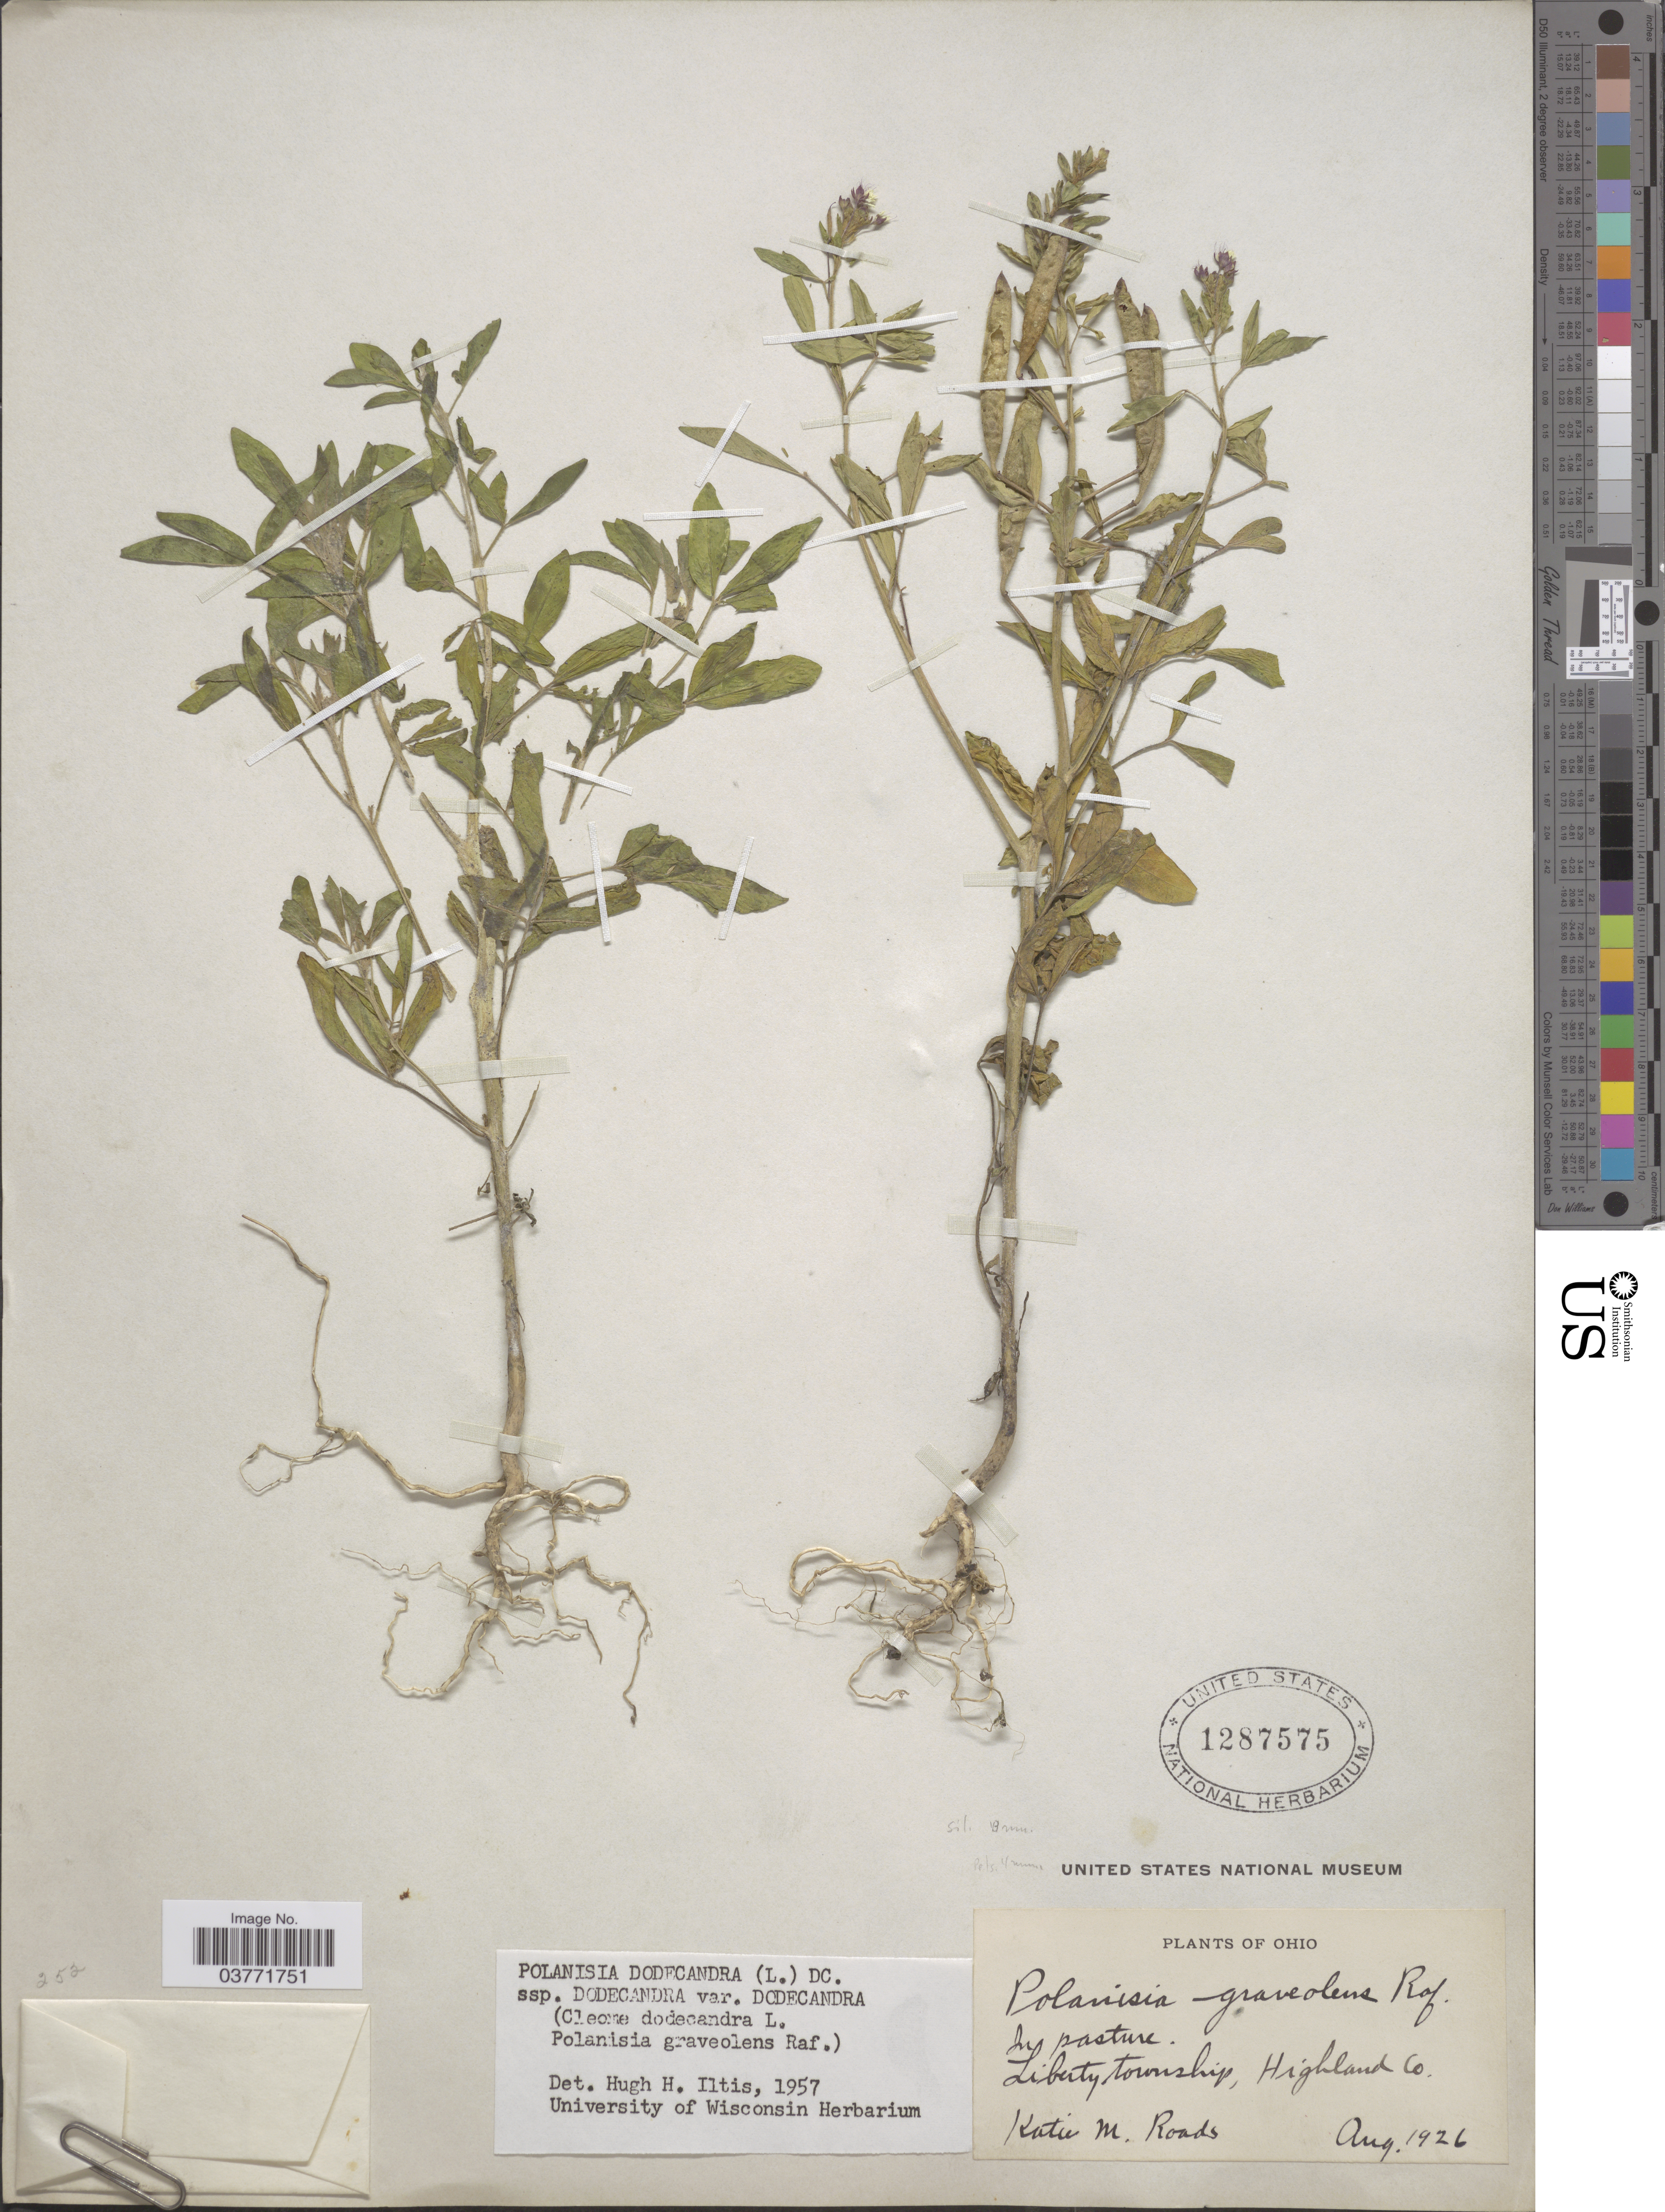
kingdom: Plantae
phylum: Tracheophyta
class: Magnoliopsida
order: Brassicales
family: Cleomaceae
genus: Polanisia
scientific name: Polanisia dodecandra subsp. dodecandra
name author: (L.) DC.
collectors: K. Roads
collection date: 1926-08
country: United States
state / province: Ohio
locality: Liberty township, Highland Co.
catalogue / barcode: US 1287575